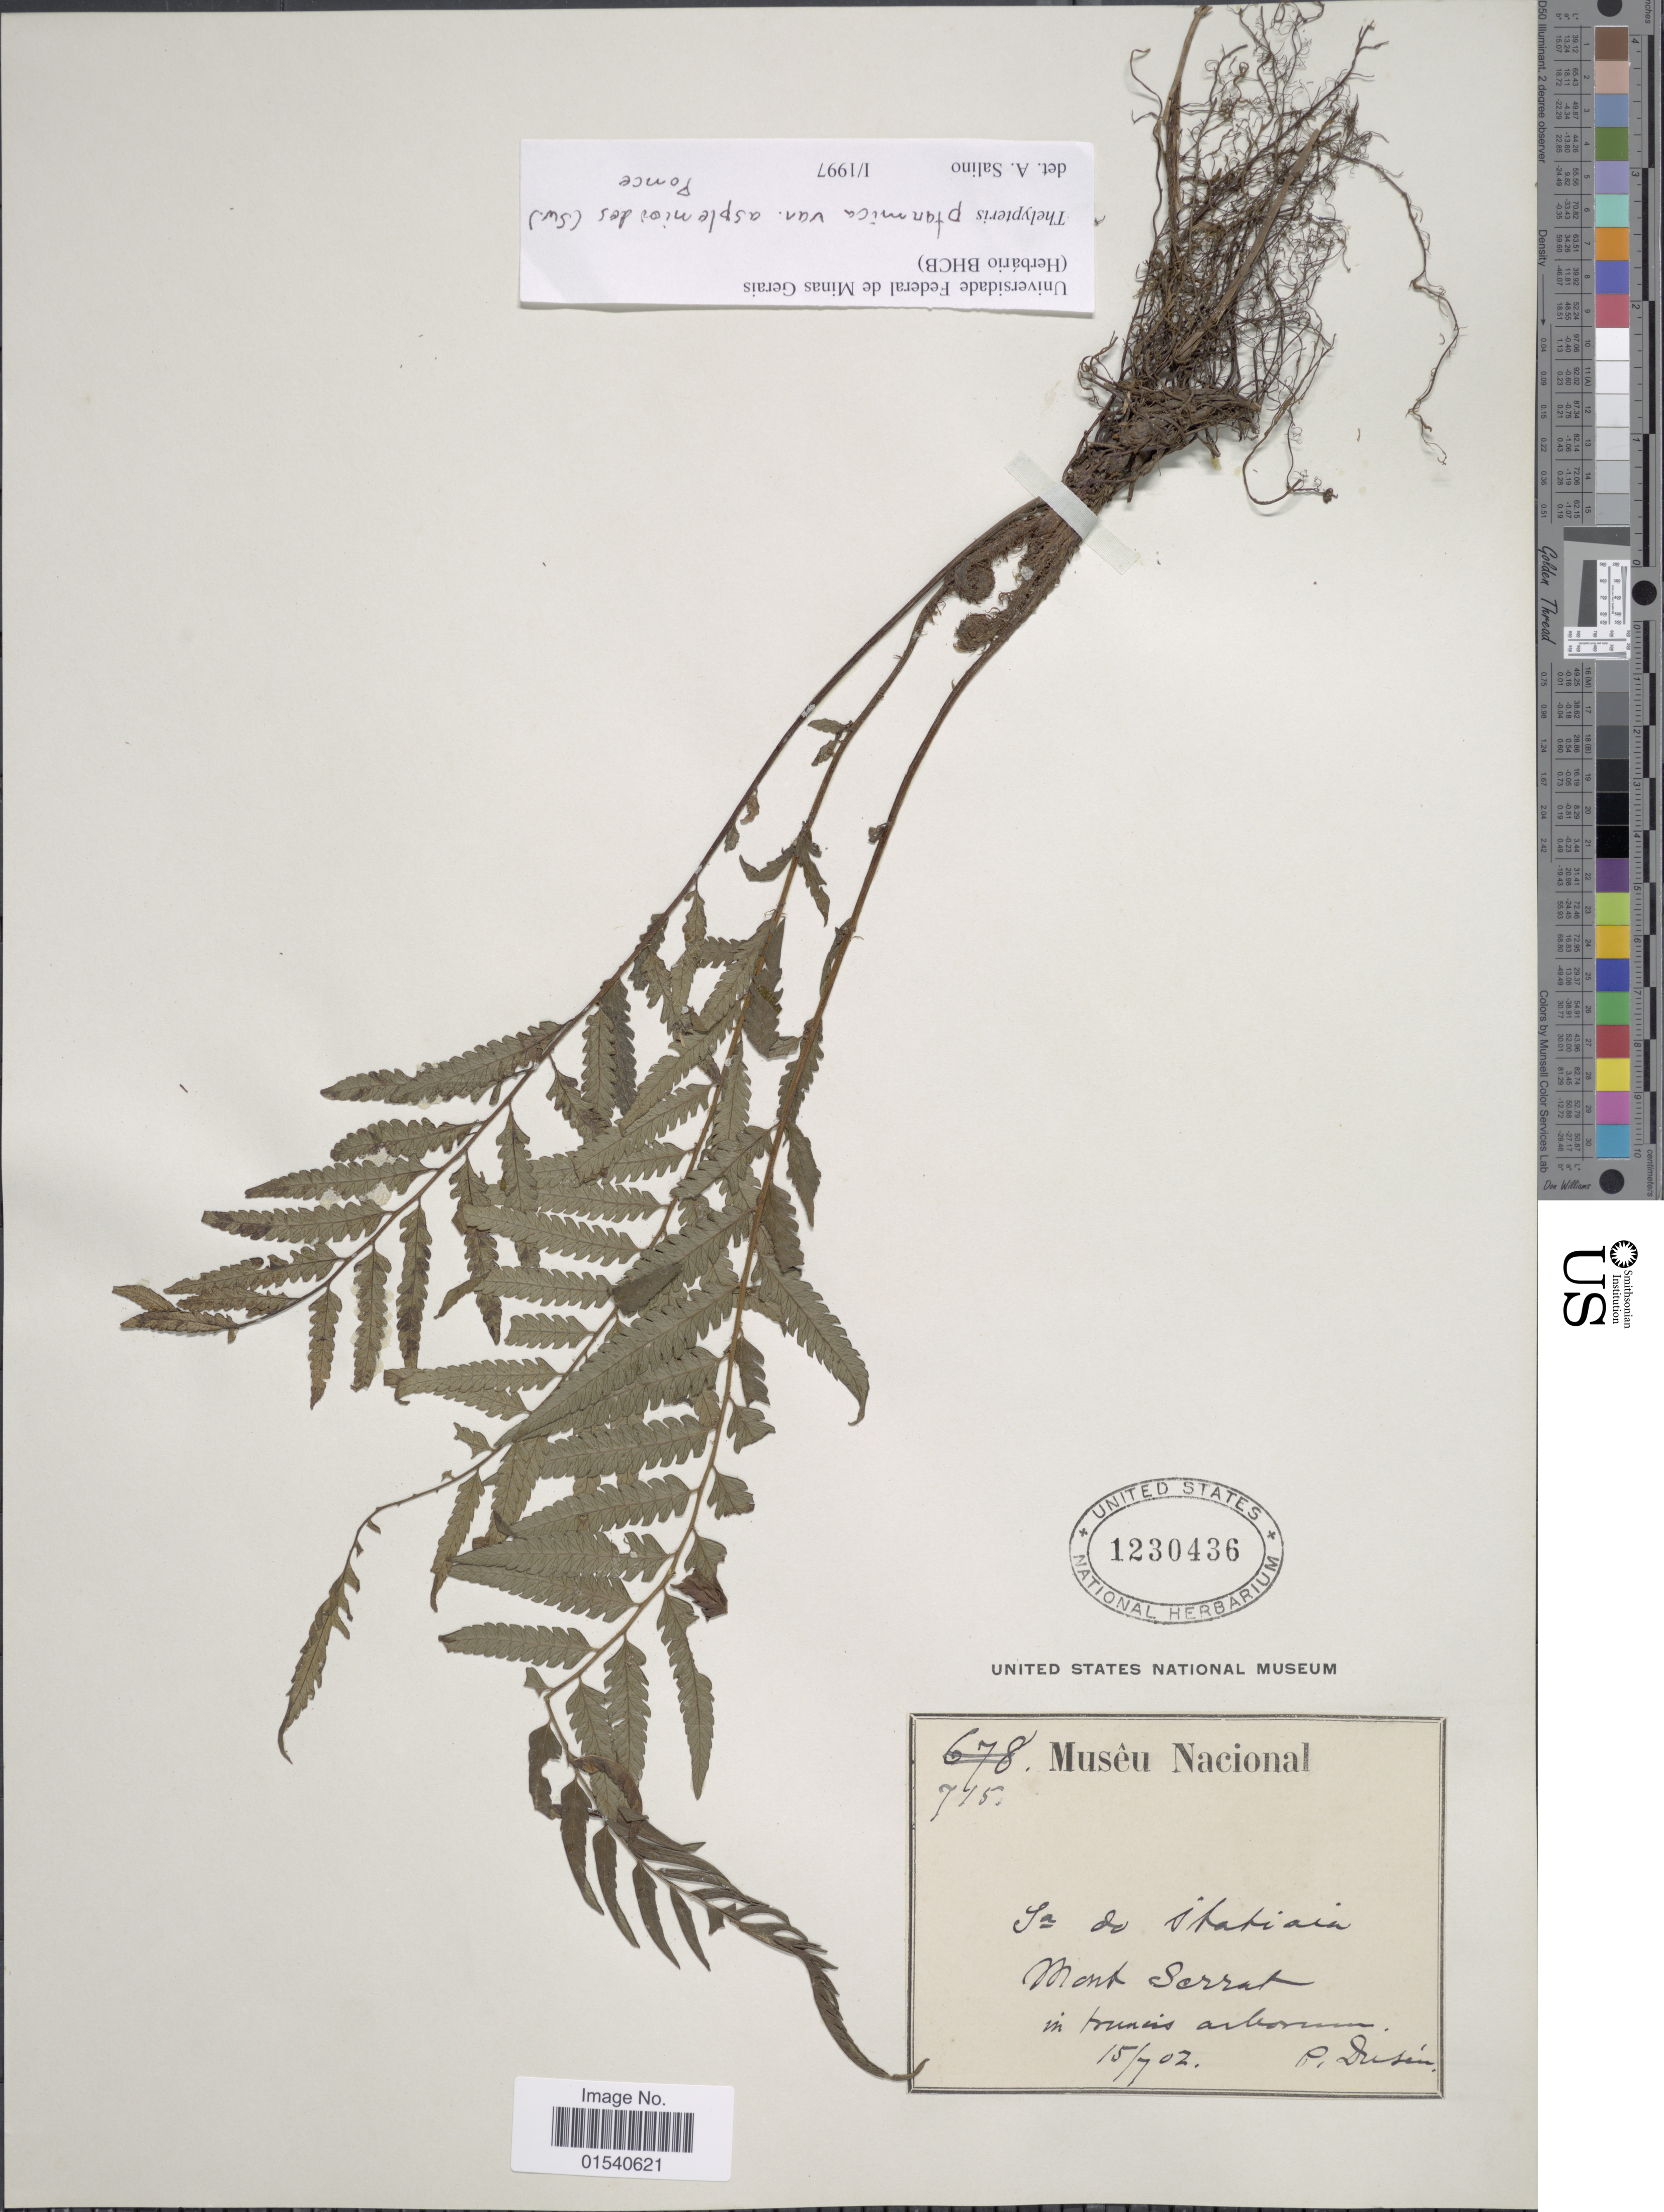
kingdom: Plantae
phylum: Tracheophyta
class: Polypodiopsida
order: Polypodiales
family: Thelypteridaceae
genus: Amauropelta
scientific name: Amauropelta ptarmica (Mett.) comb. nov., ined 2015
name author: (Mett.)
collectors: P. Dusén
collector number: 715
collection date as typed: Transcribed d/m/y: 15/7/2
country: Montserrat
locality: Sa do Itatiaca Mont Serrat in [illegible text]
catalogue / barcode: US 1230436